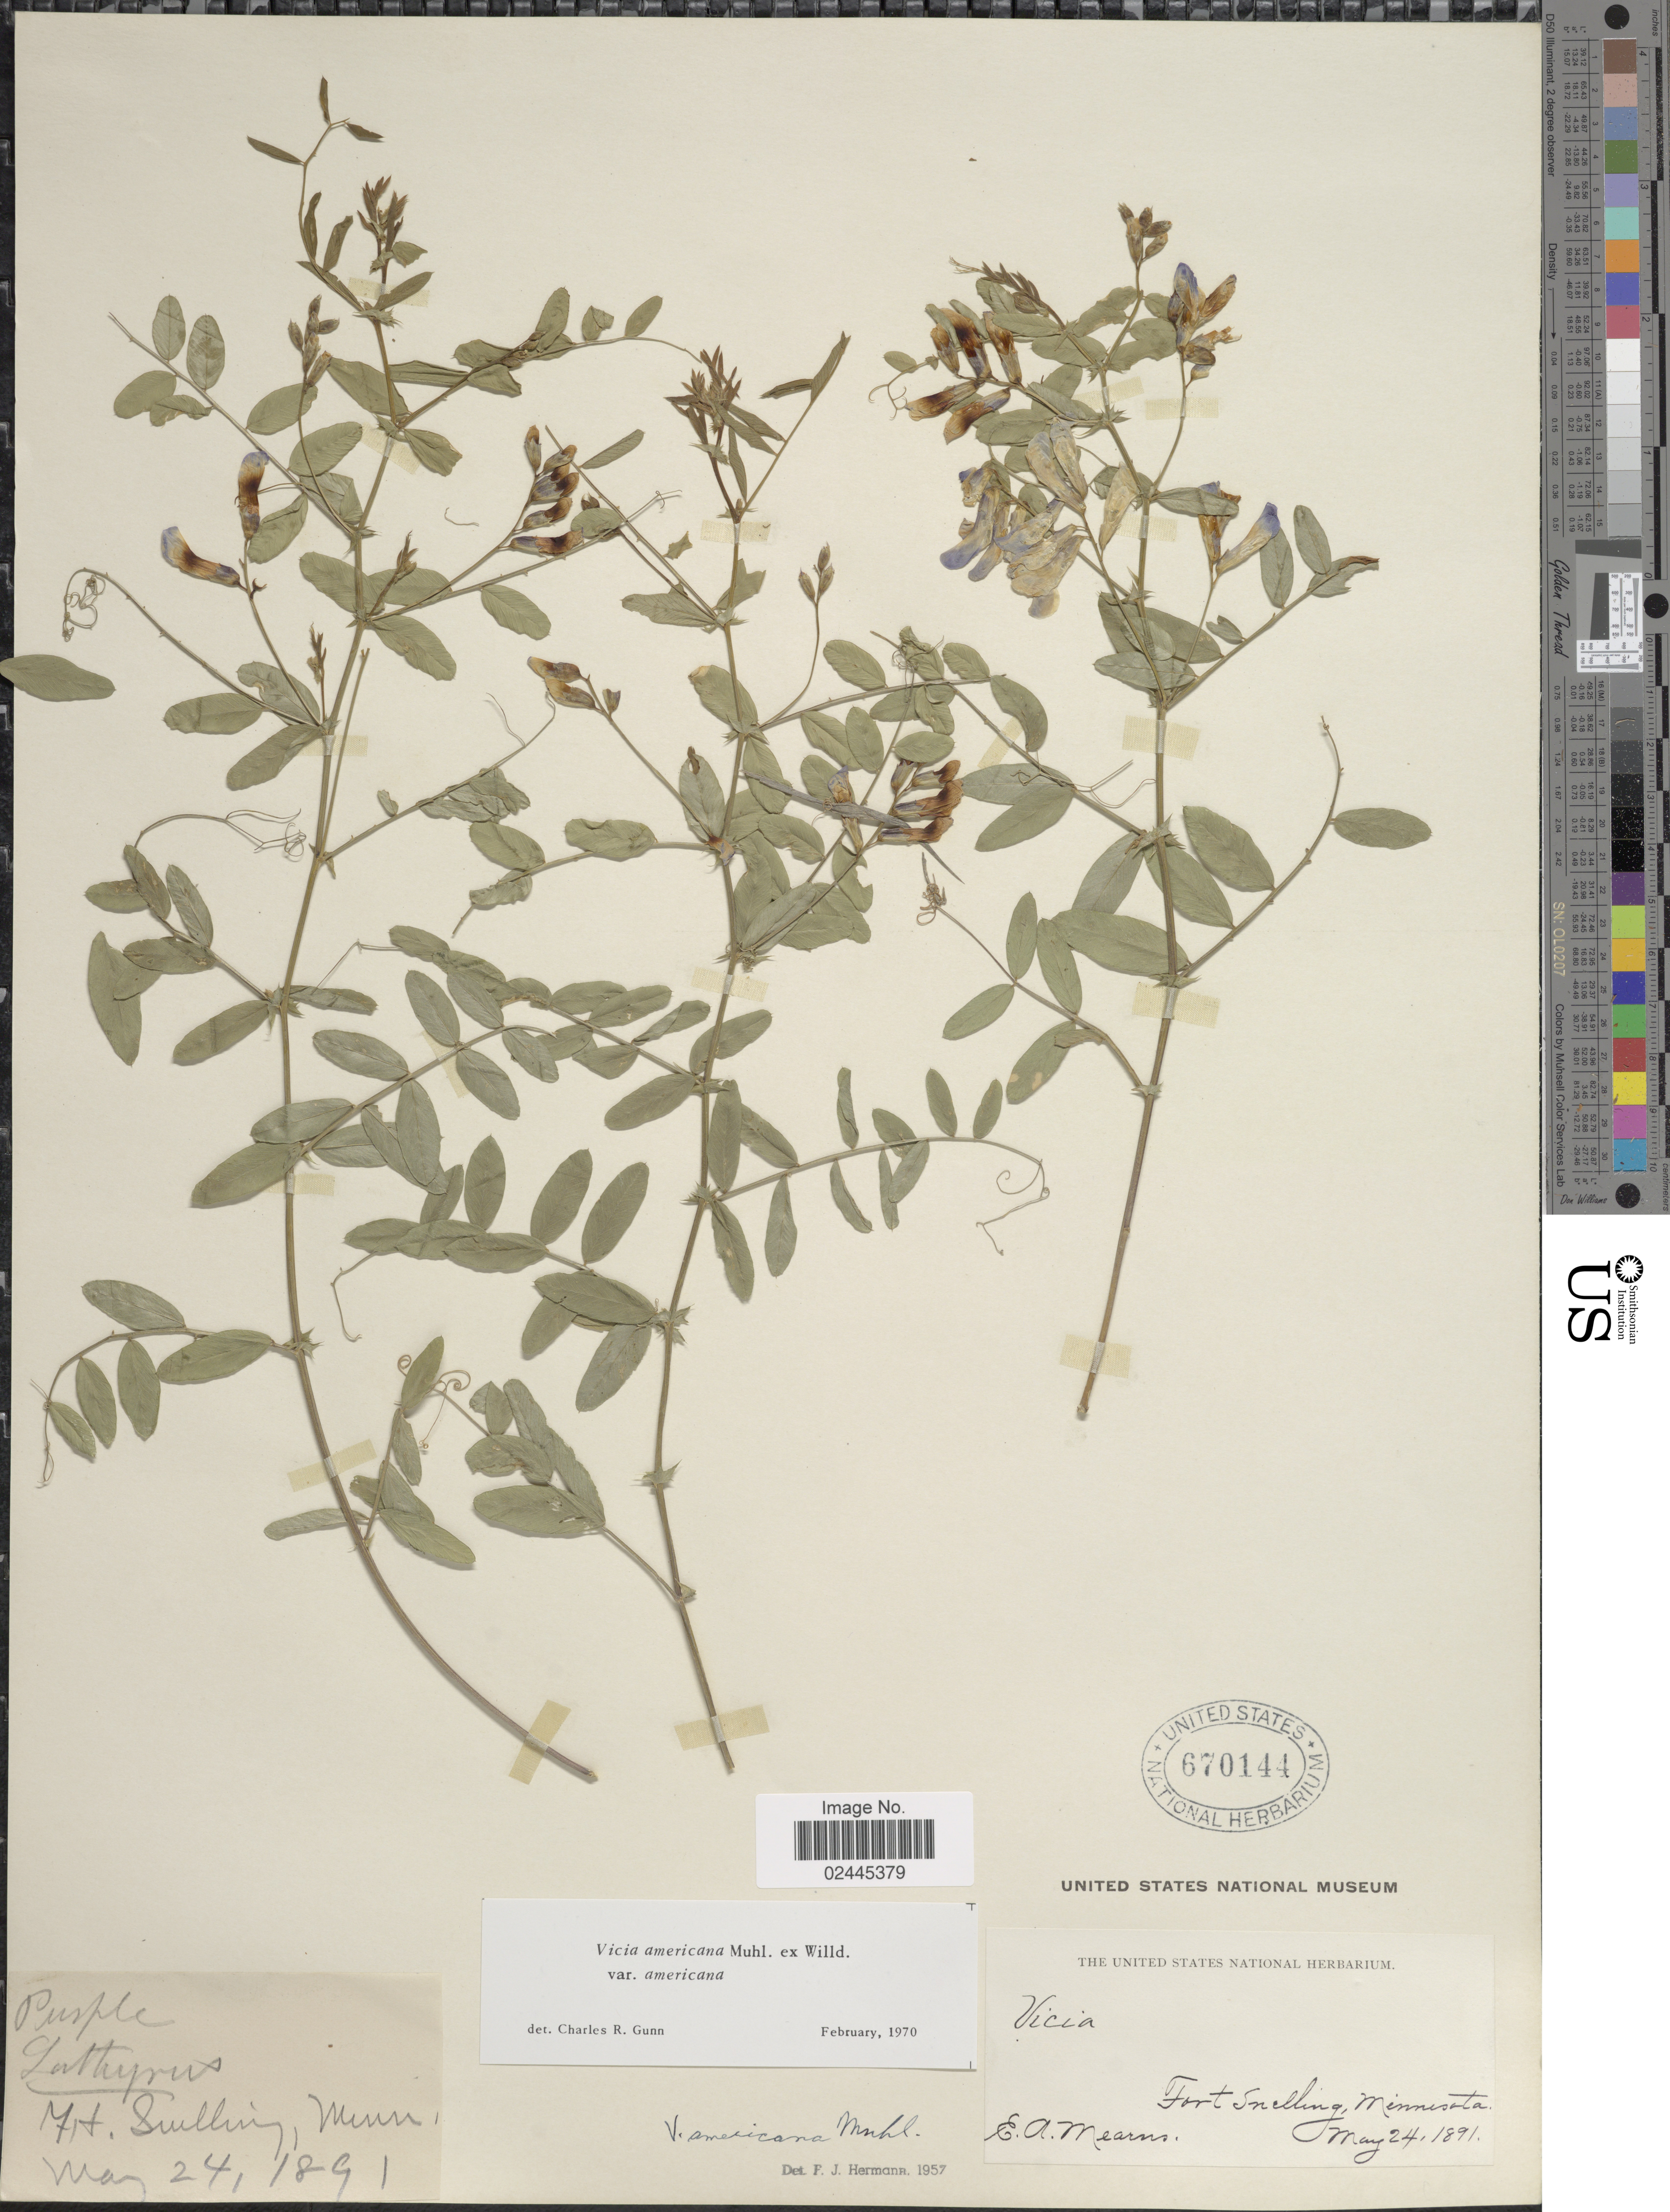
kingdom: Plantae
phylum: Tracheophyta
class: Magnoliopsida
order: Fabales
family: Fabaceae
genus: Vicia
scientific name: Vicia americana var. americana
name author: Muhl. ex Willd.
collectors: E. A. Mearns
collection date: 1891-05-24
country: United States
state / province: Minnesota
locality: Fort Snelling, Minnesota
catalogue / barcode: US 670144